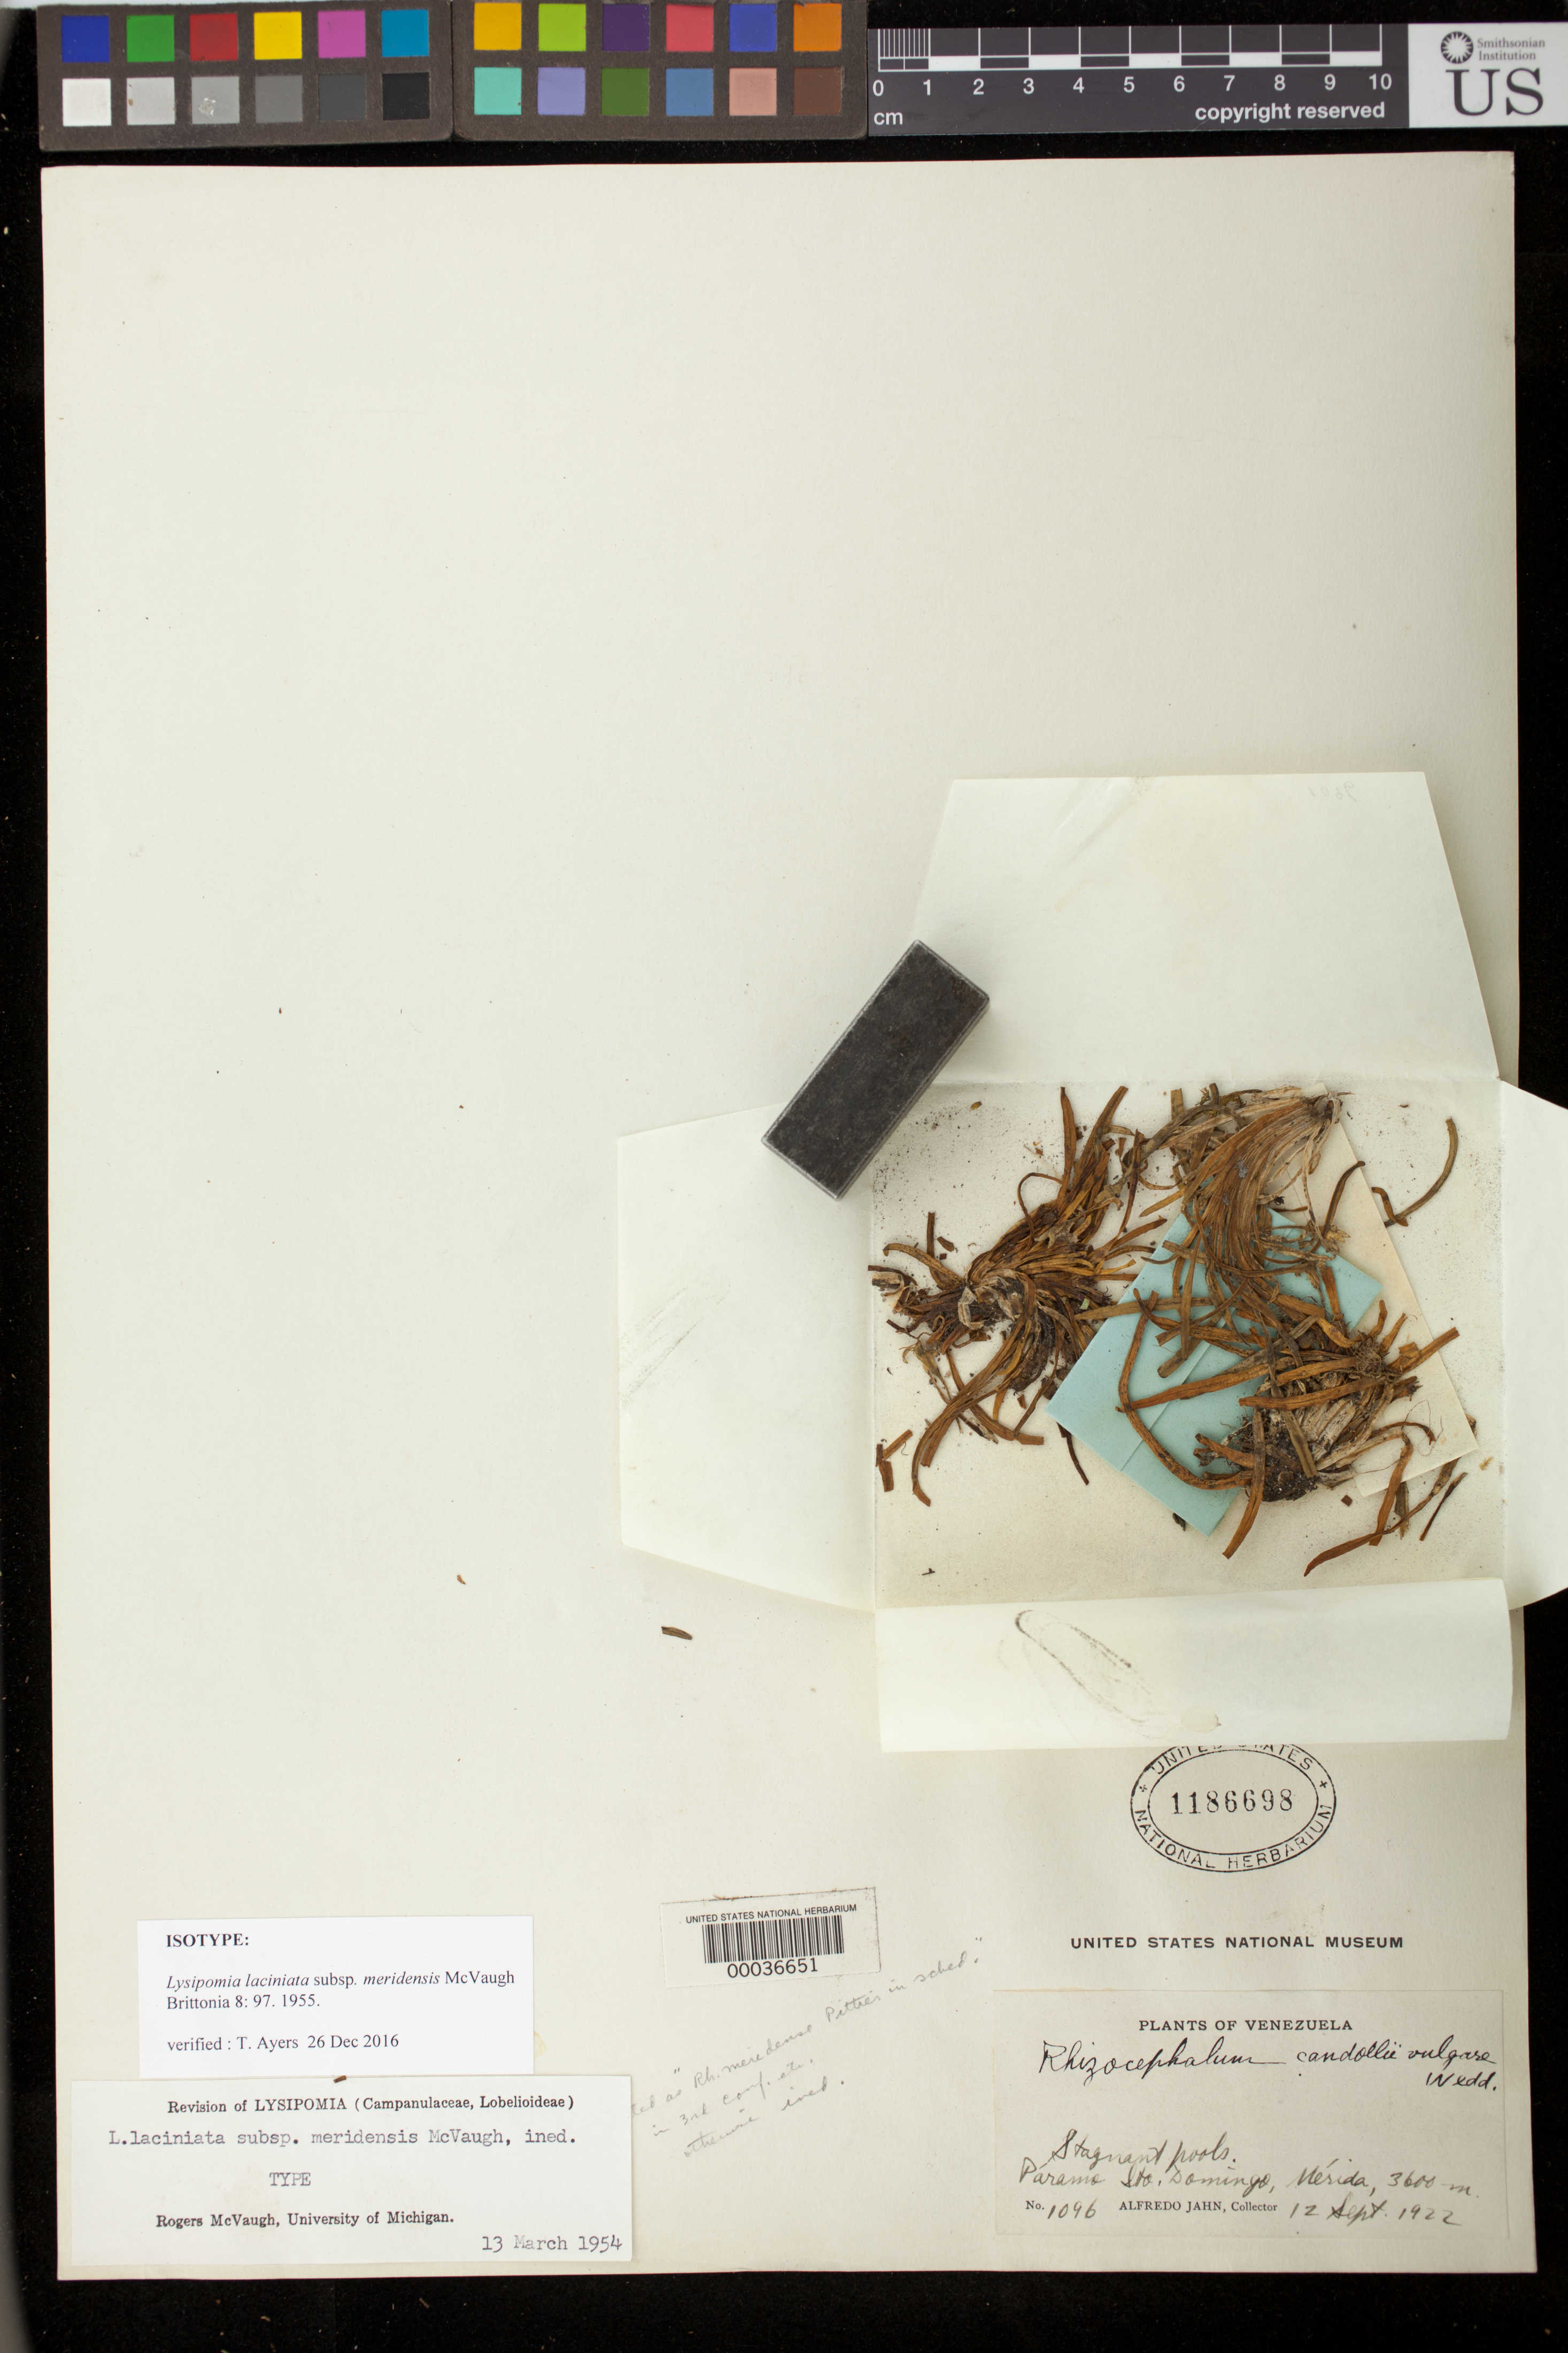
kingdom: Plantae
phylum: Tracheophyta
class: Magnoliopsida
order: Asterales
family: Campanulaceae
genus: Lysipomia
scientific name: Lysipomia laciniata subsp. meridensis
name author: McVaugh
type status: Holotype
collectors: A. Jahn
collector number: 1096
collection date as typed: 12 Sep 1922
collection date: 1922-09-12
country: Venezuela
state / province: Mérida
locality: Paramo Santo Domingo, Mérida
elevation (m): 3600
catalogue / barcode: US 1186698